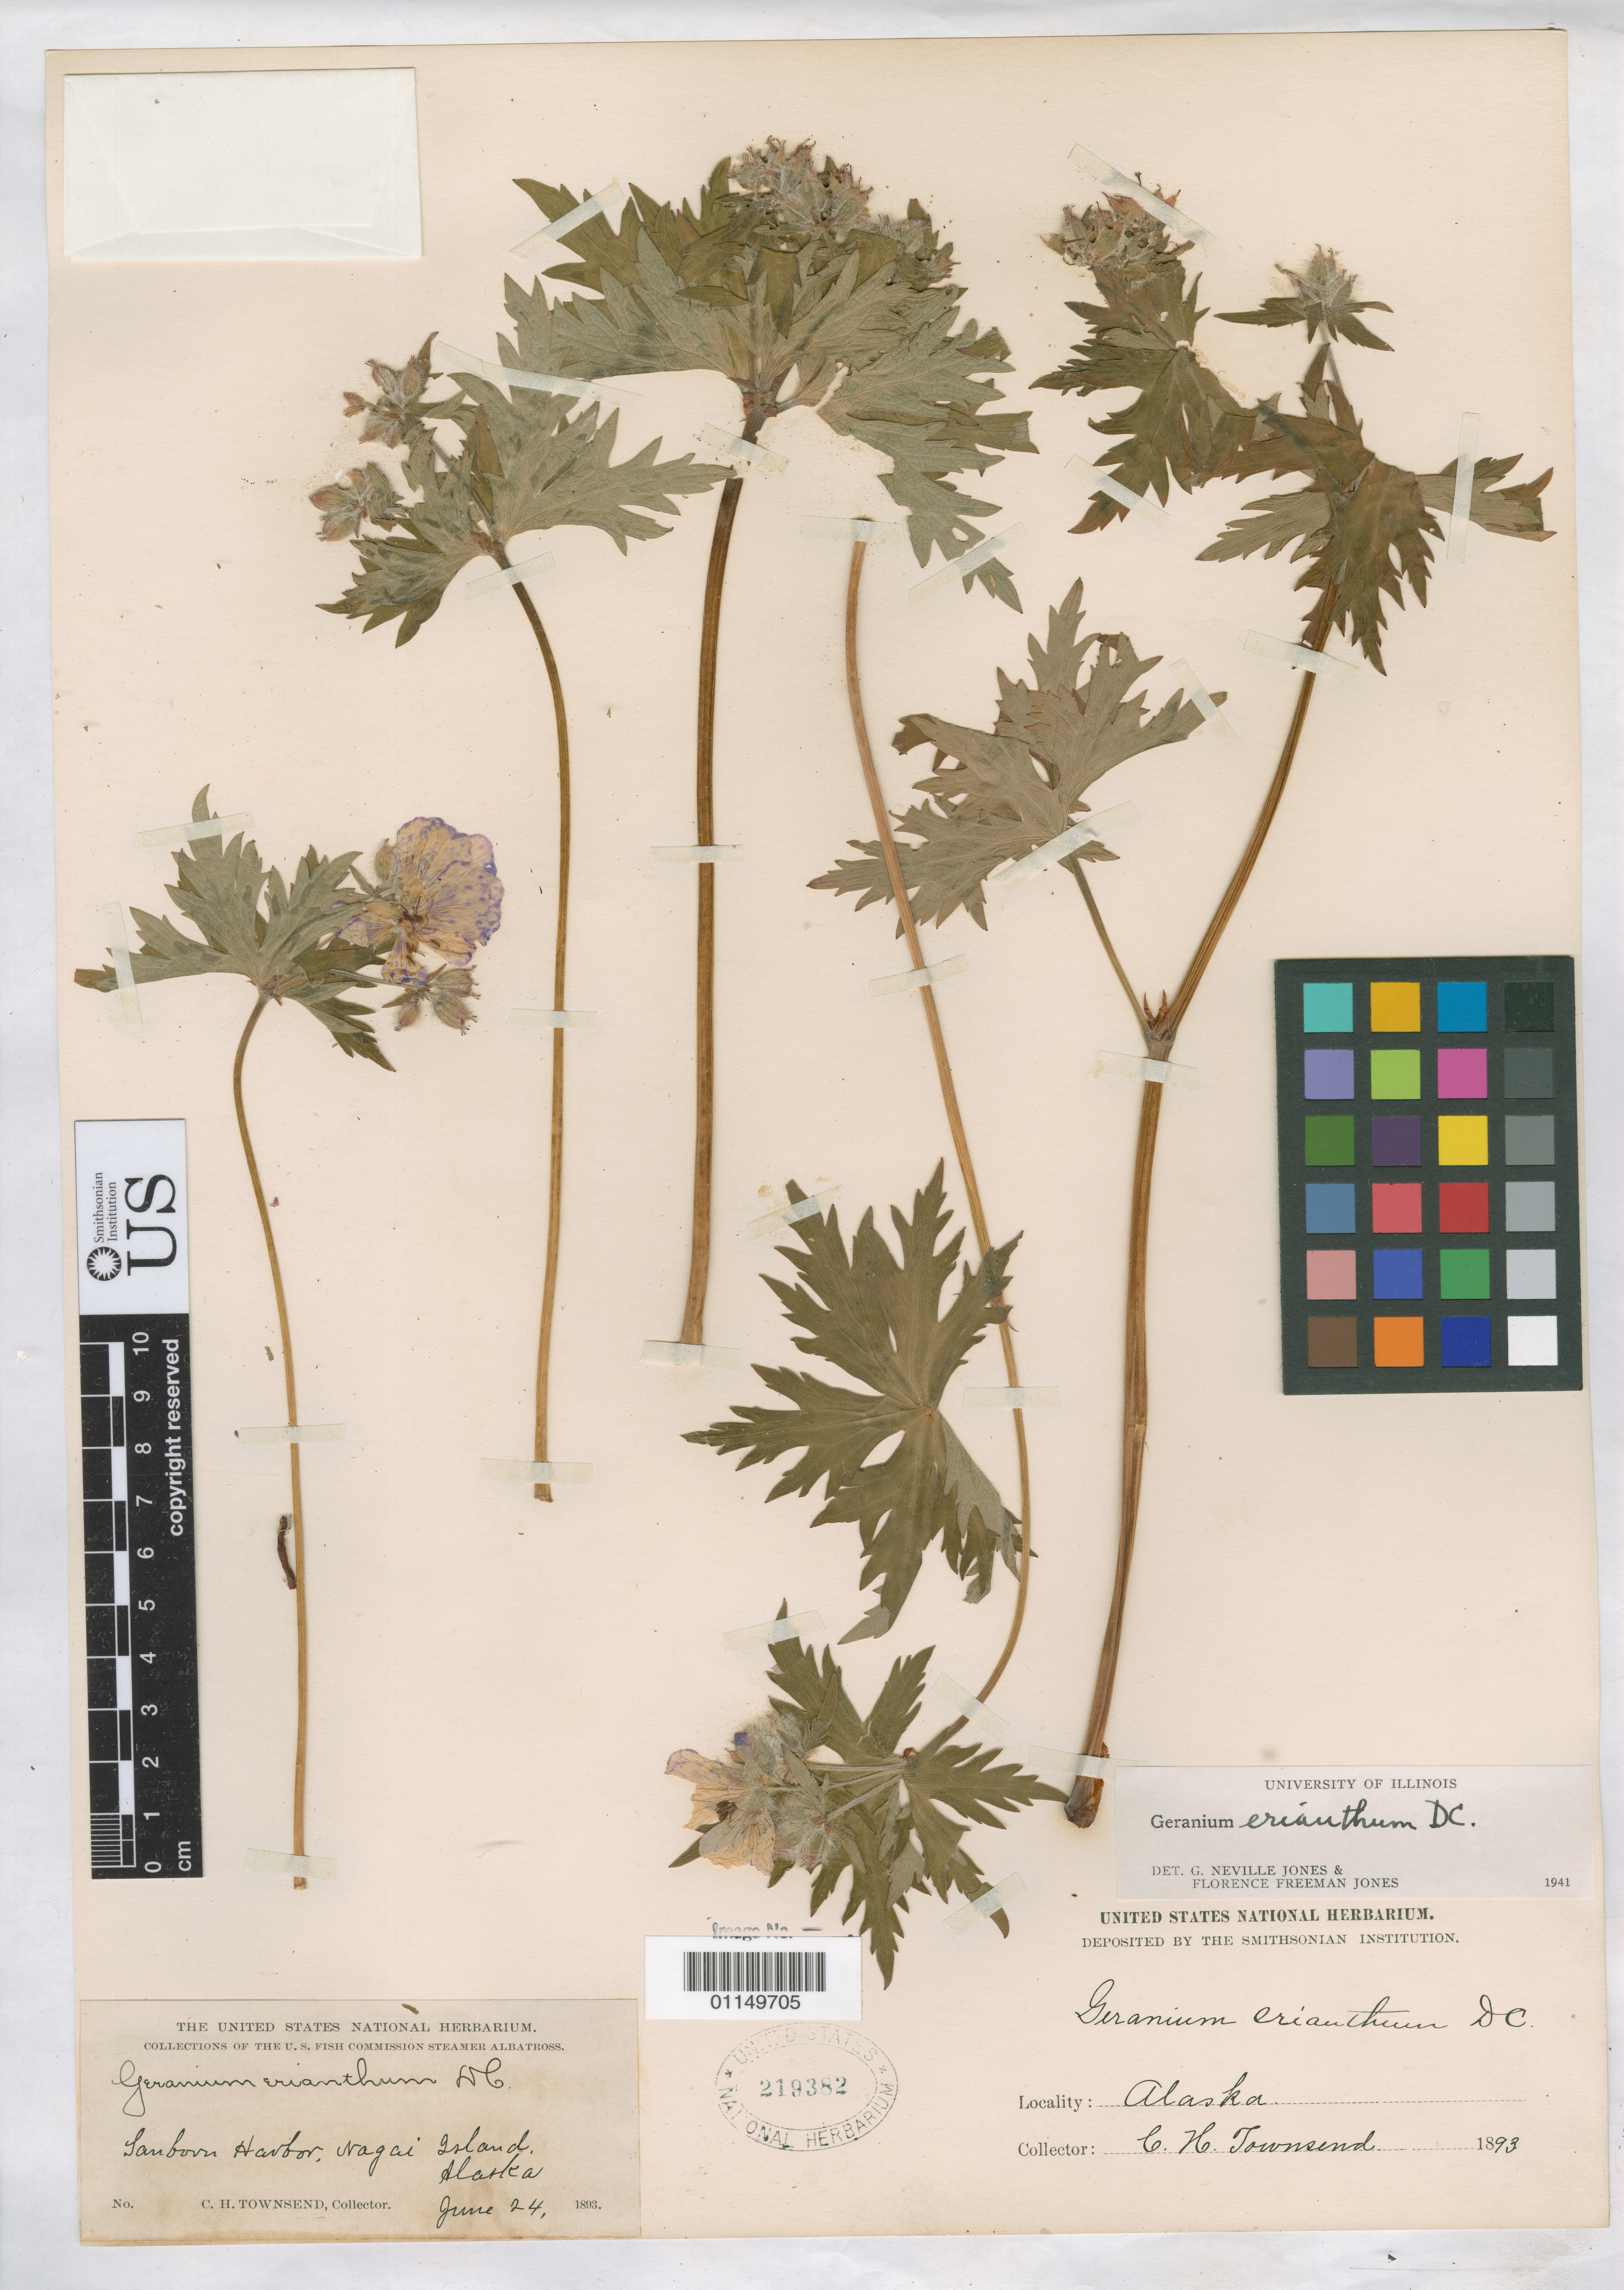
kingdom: Plantae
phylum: Tracheophyta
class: Magnoliopsida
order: Geraniales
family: Geraniaceae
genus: Geranium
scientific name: Geranium erianthum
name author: DC.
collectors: C. H. Townsend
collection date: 1893-06-24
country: United States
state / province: Alaska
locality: Sanborn Harbor, Nagai Island.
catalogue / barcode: US 219382